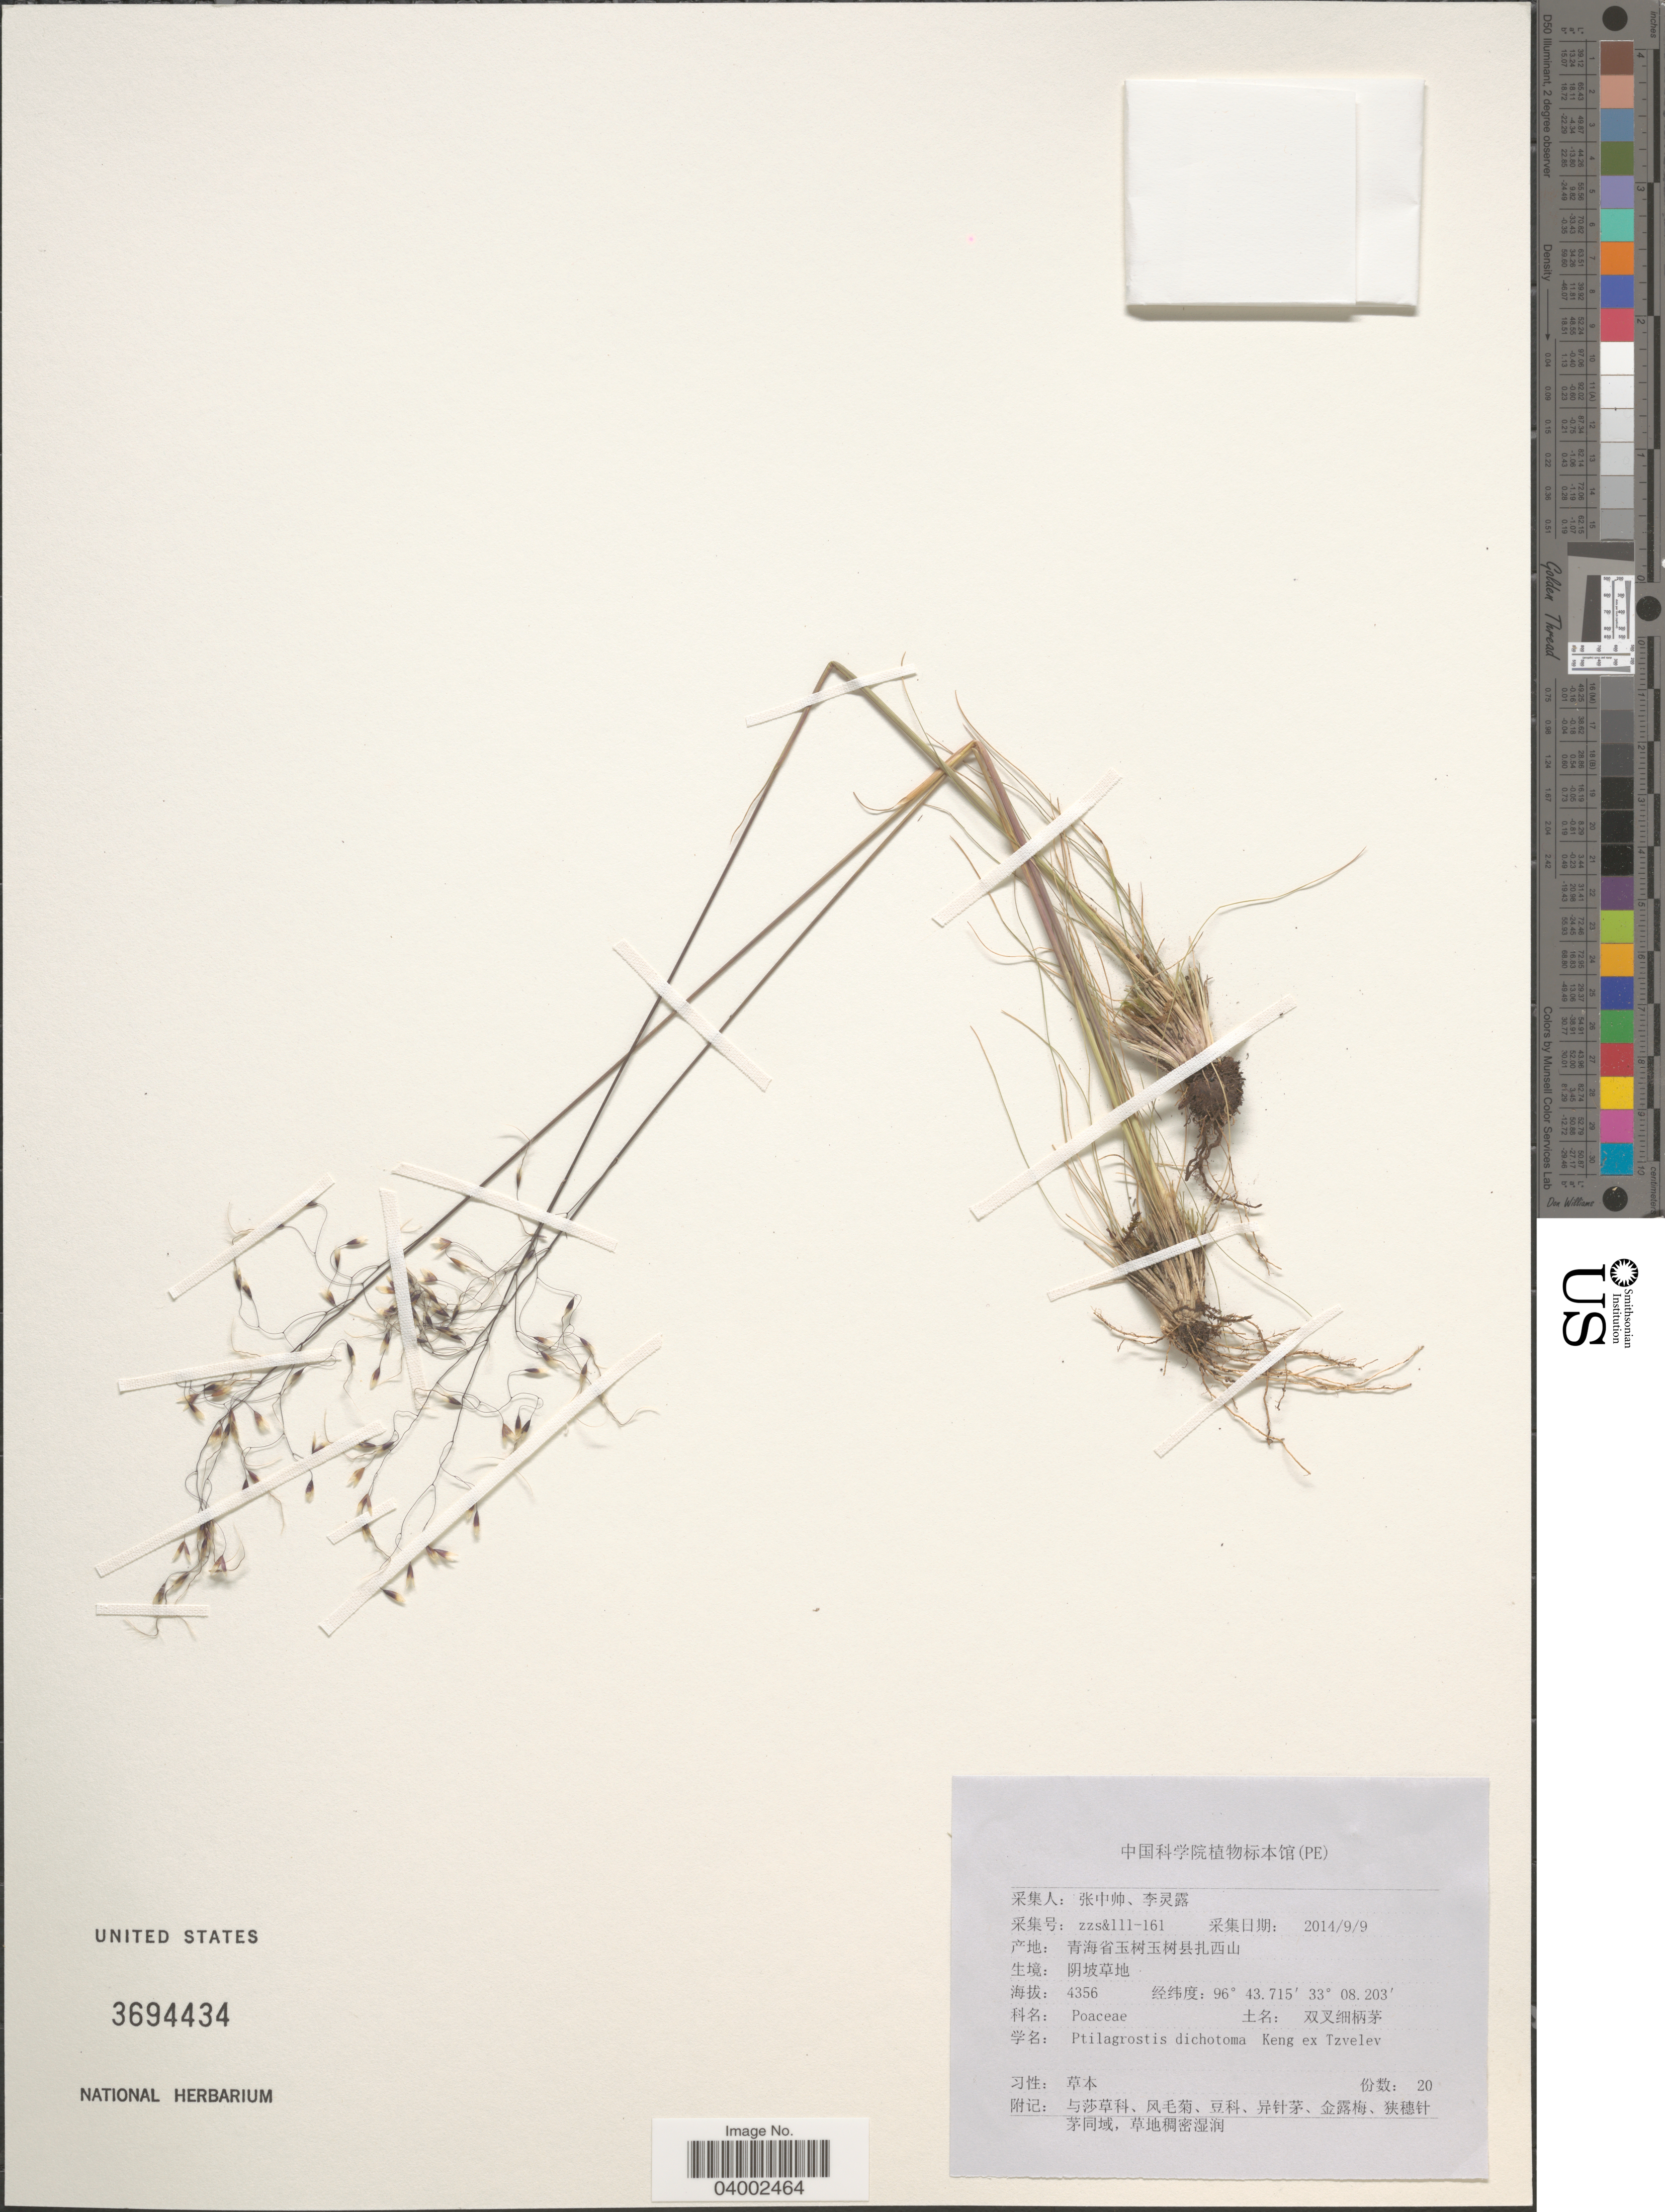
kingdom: Plantae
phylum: Tracheophyta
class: Liliopsida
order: Poales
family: Poaceae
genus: Ptilagrostis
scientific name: Ptilagrostis dichotoma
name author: Keng ex Tzvelev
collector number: zzs&111-161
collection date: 2014-09-09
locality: X.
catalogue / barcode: US 3694434